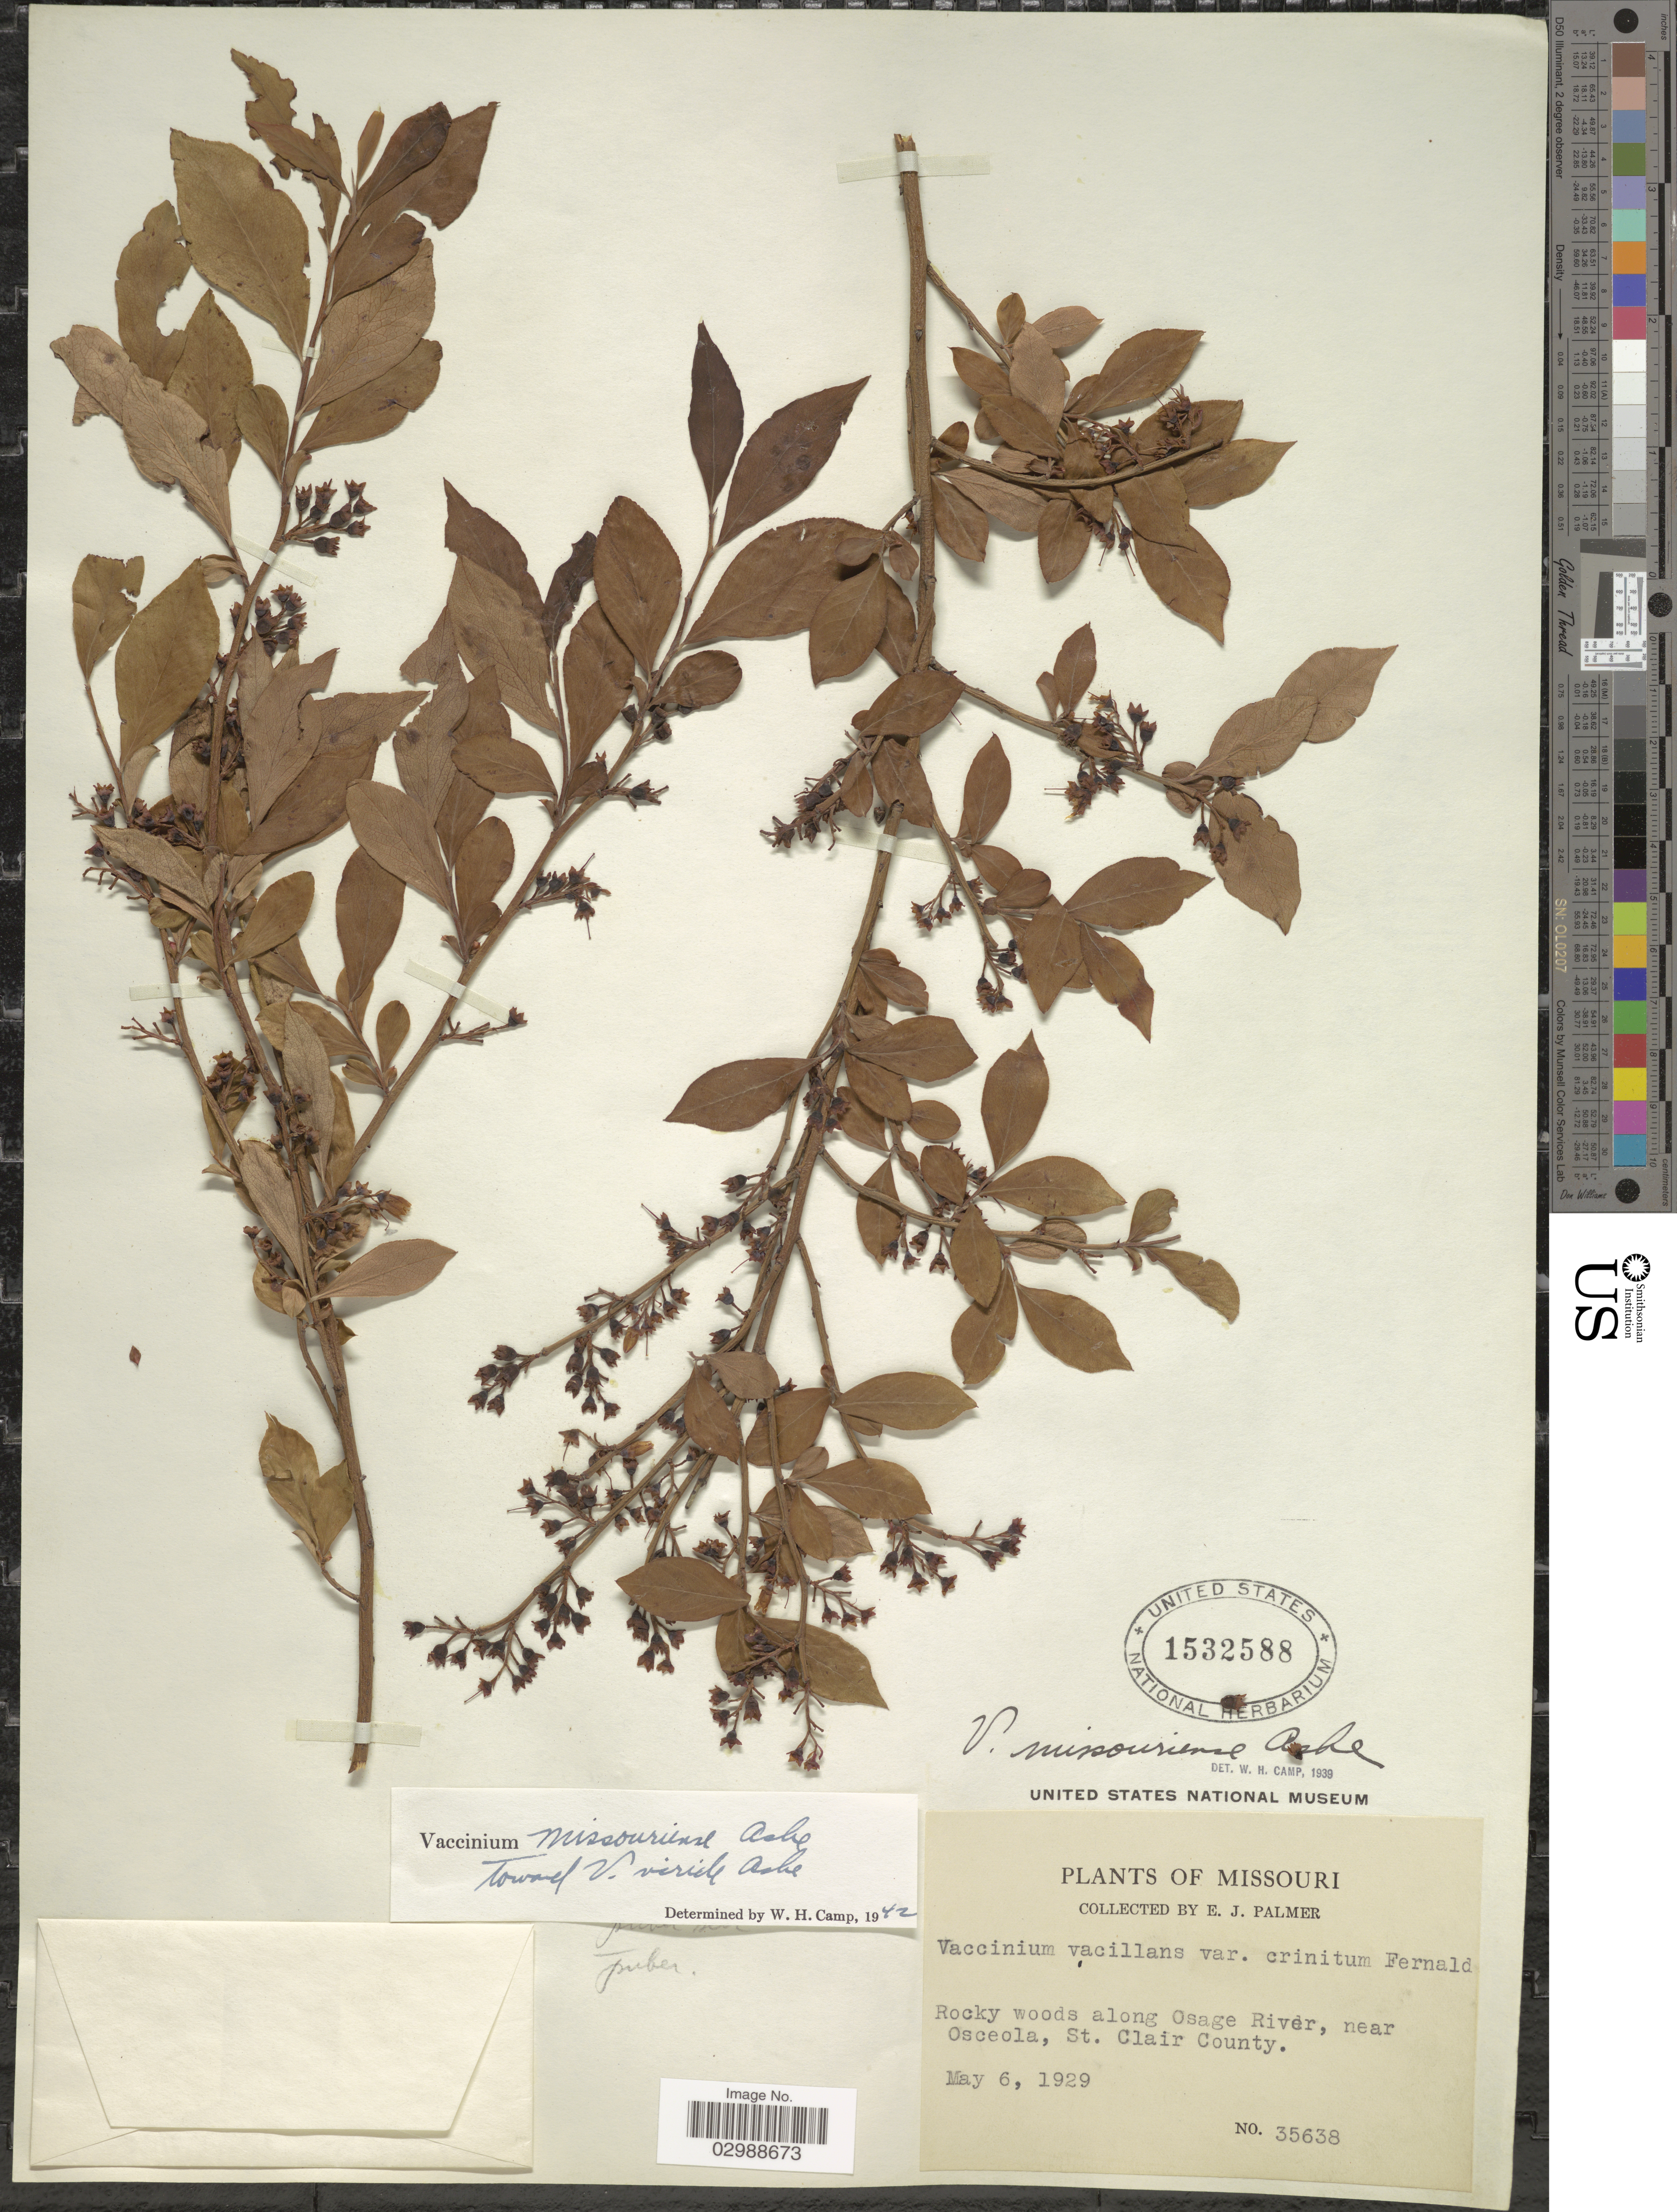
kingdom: Plantae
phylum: Tracheophyta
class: Magnoliopsida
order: Ericales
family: Ericaceae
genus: Vaccinium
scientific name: Vaccinium missouriense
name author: (Ashe) Ashe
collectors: E. J. Palmer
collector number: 35638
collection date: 1929-05-06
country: United States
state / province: Missouri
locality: Along Osage River, near Osceola, St. Clair County.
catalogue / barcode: US 1532588